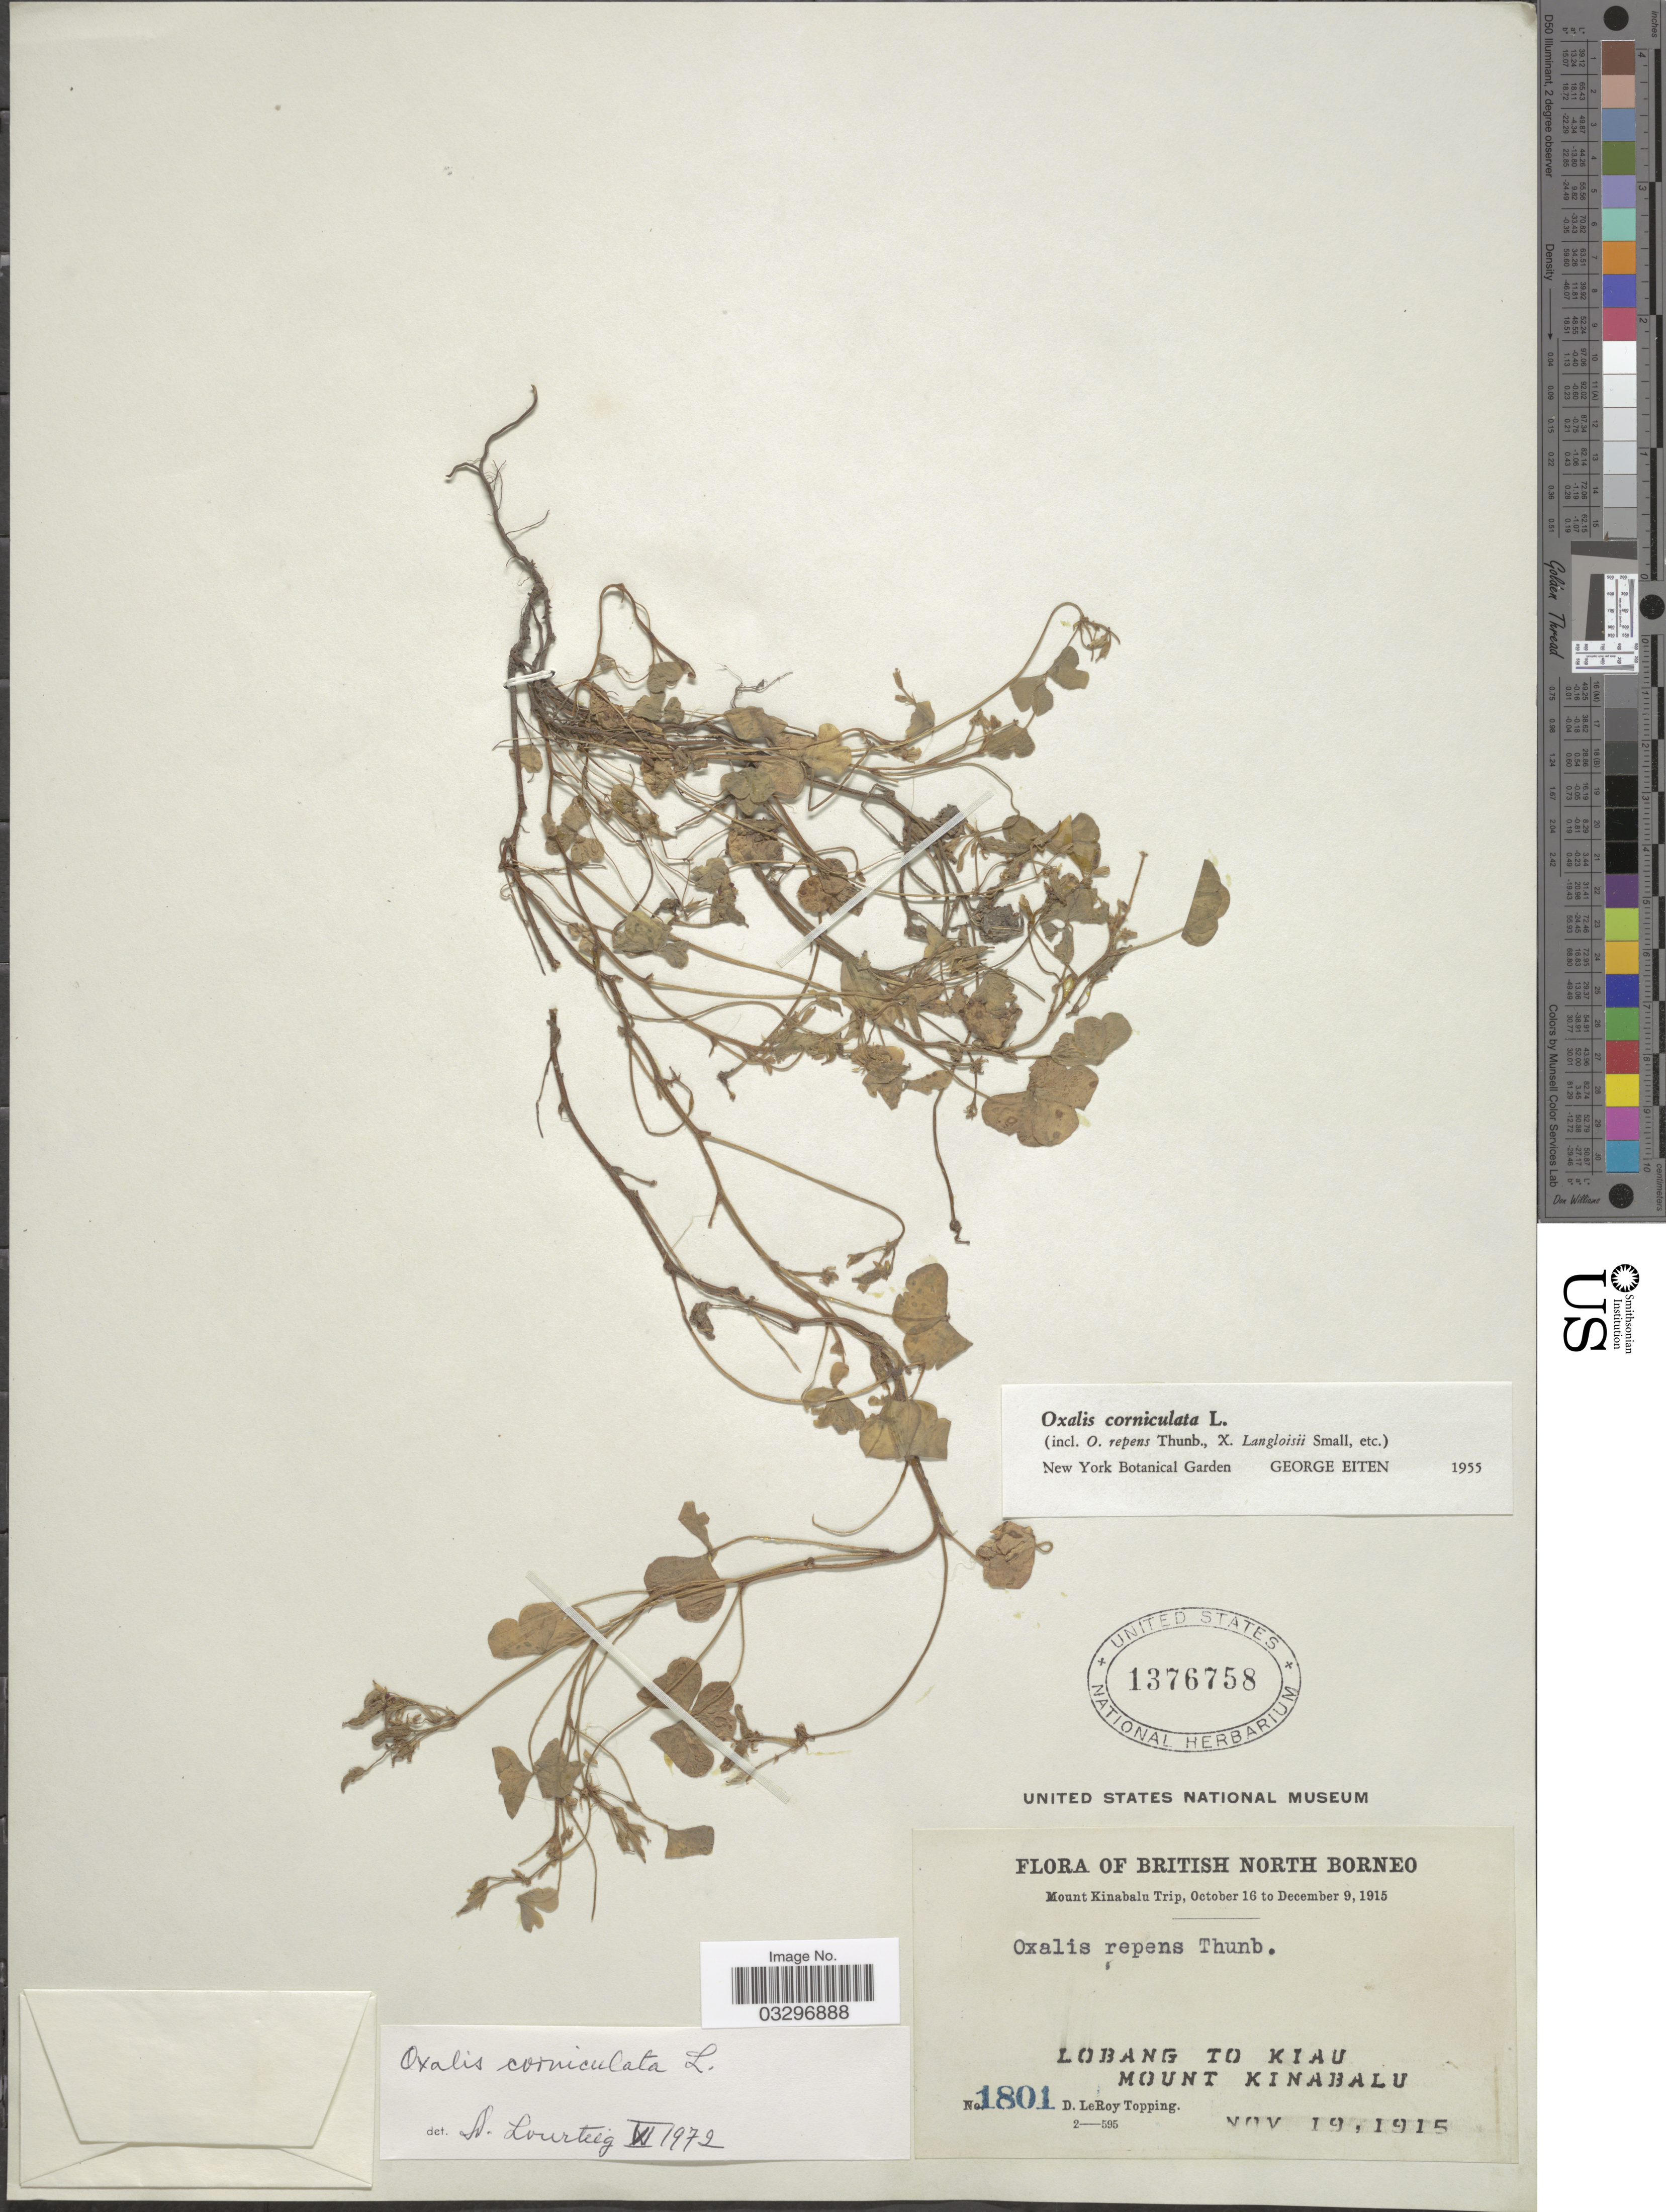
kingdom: Plantae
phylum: Tracheophyta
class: Magnoliopsida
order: Oxalidales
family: Oxalidaceae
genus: Oxalis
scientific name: Oxalis corniculata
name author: L.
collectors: D. L. Topping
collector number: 1801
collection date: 1915-11-19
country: Malaysia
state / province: Sabah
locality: British North Borneo. Mount Kinabalu Trip. Lobang to Kiau. Mount Kinabalu.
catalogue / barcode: US 1376758